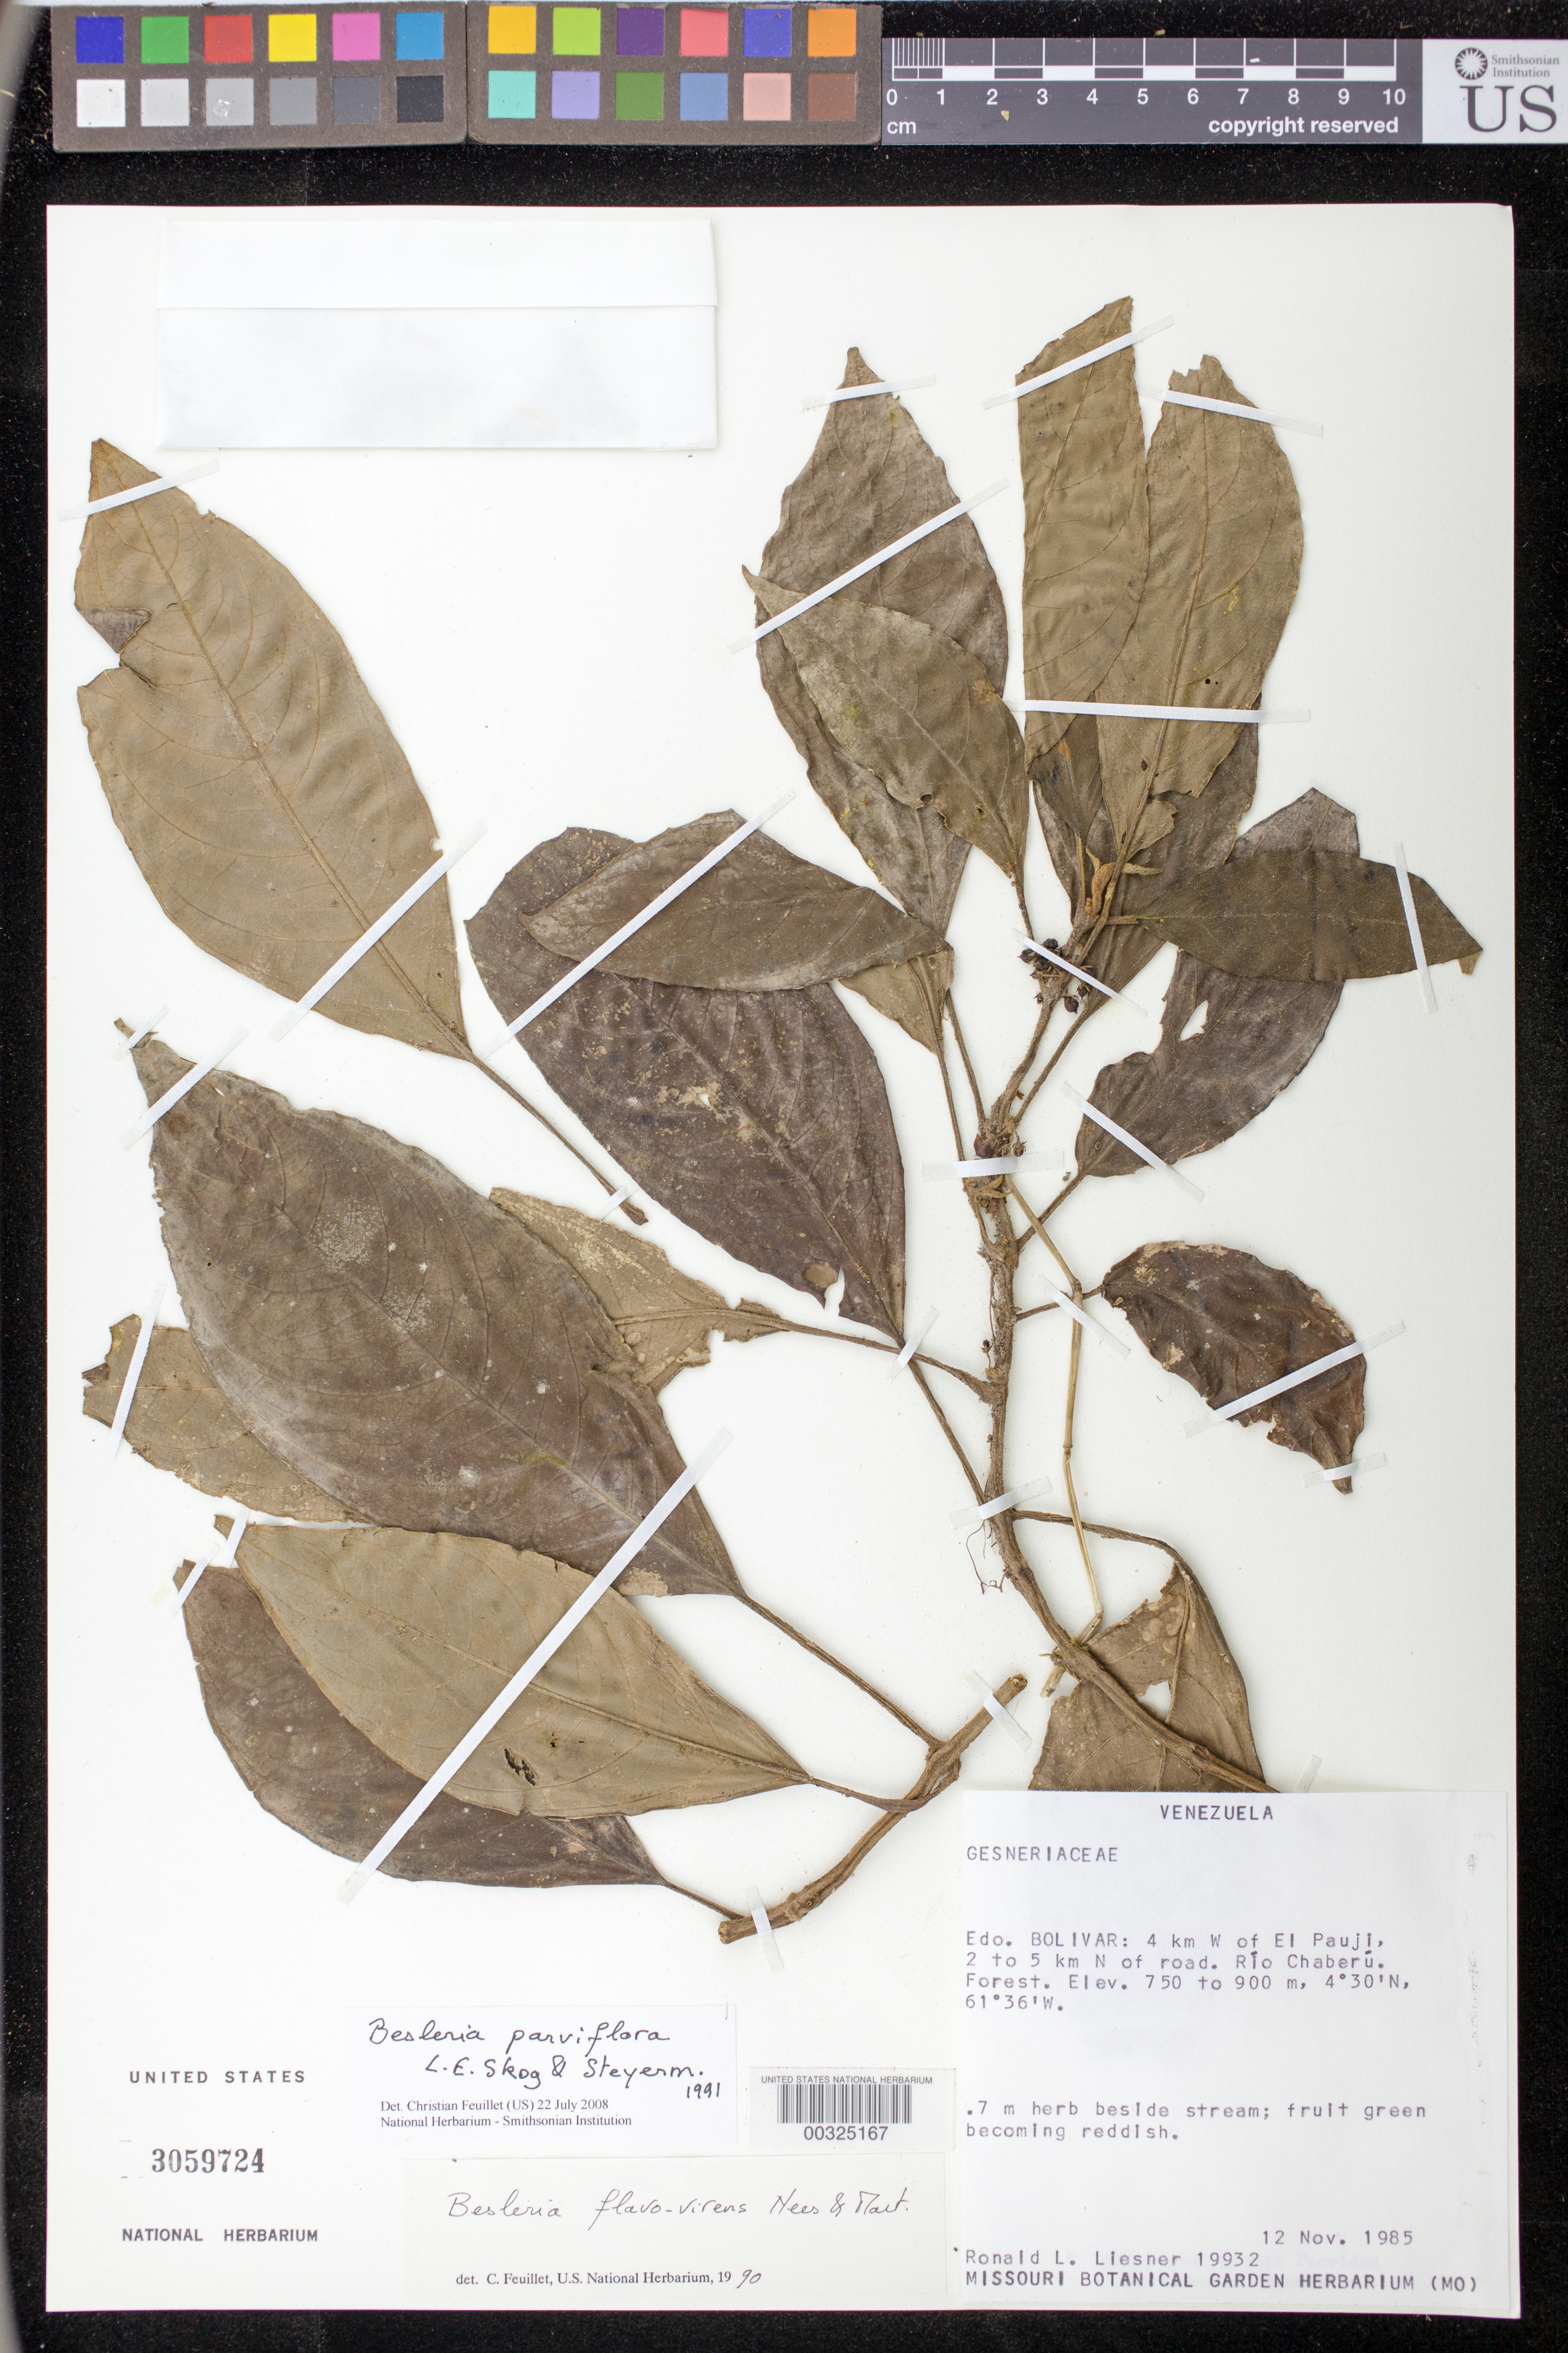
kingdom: Plantae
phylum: Tracheophyta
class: Magnoliopsida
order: Lamiales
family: Gesneriaceae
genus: Besleria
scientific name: Besleria parviflora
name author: L.E. Skog & Steyerm.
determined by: Feuillet, C.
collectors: R. L. Liesner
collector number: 19932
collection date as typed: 12 Nov 1985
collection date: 1985-11-12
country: Venezuela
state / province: Bolívar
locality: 4 km W of El Pauji, 2-5 km N of road, Río Chaberú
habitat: Forest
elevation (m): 750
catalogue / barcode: US 3059724